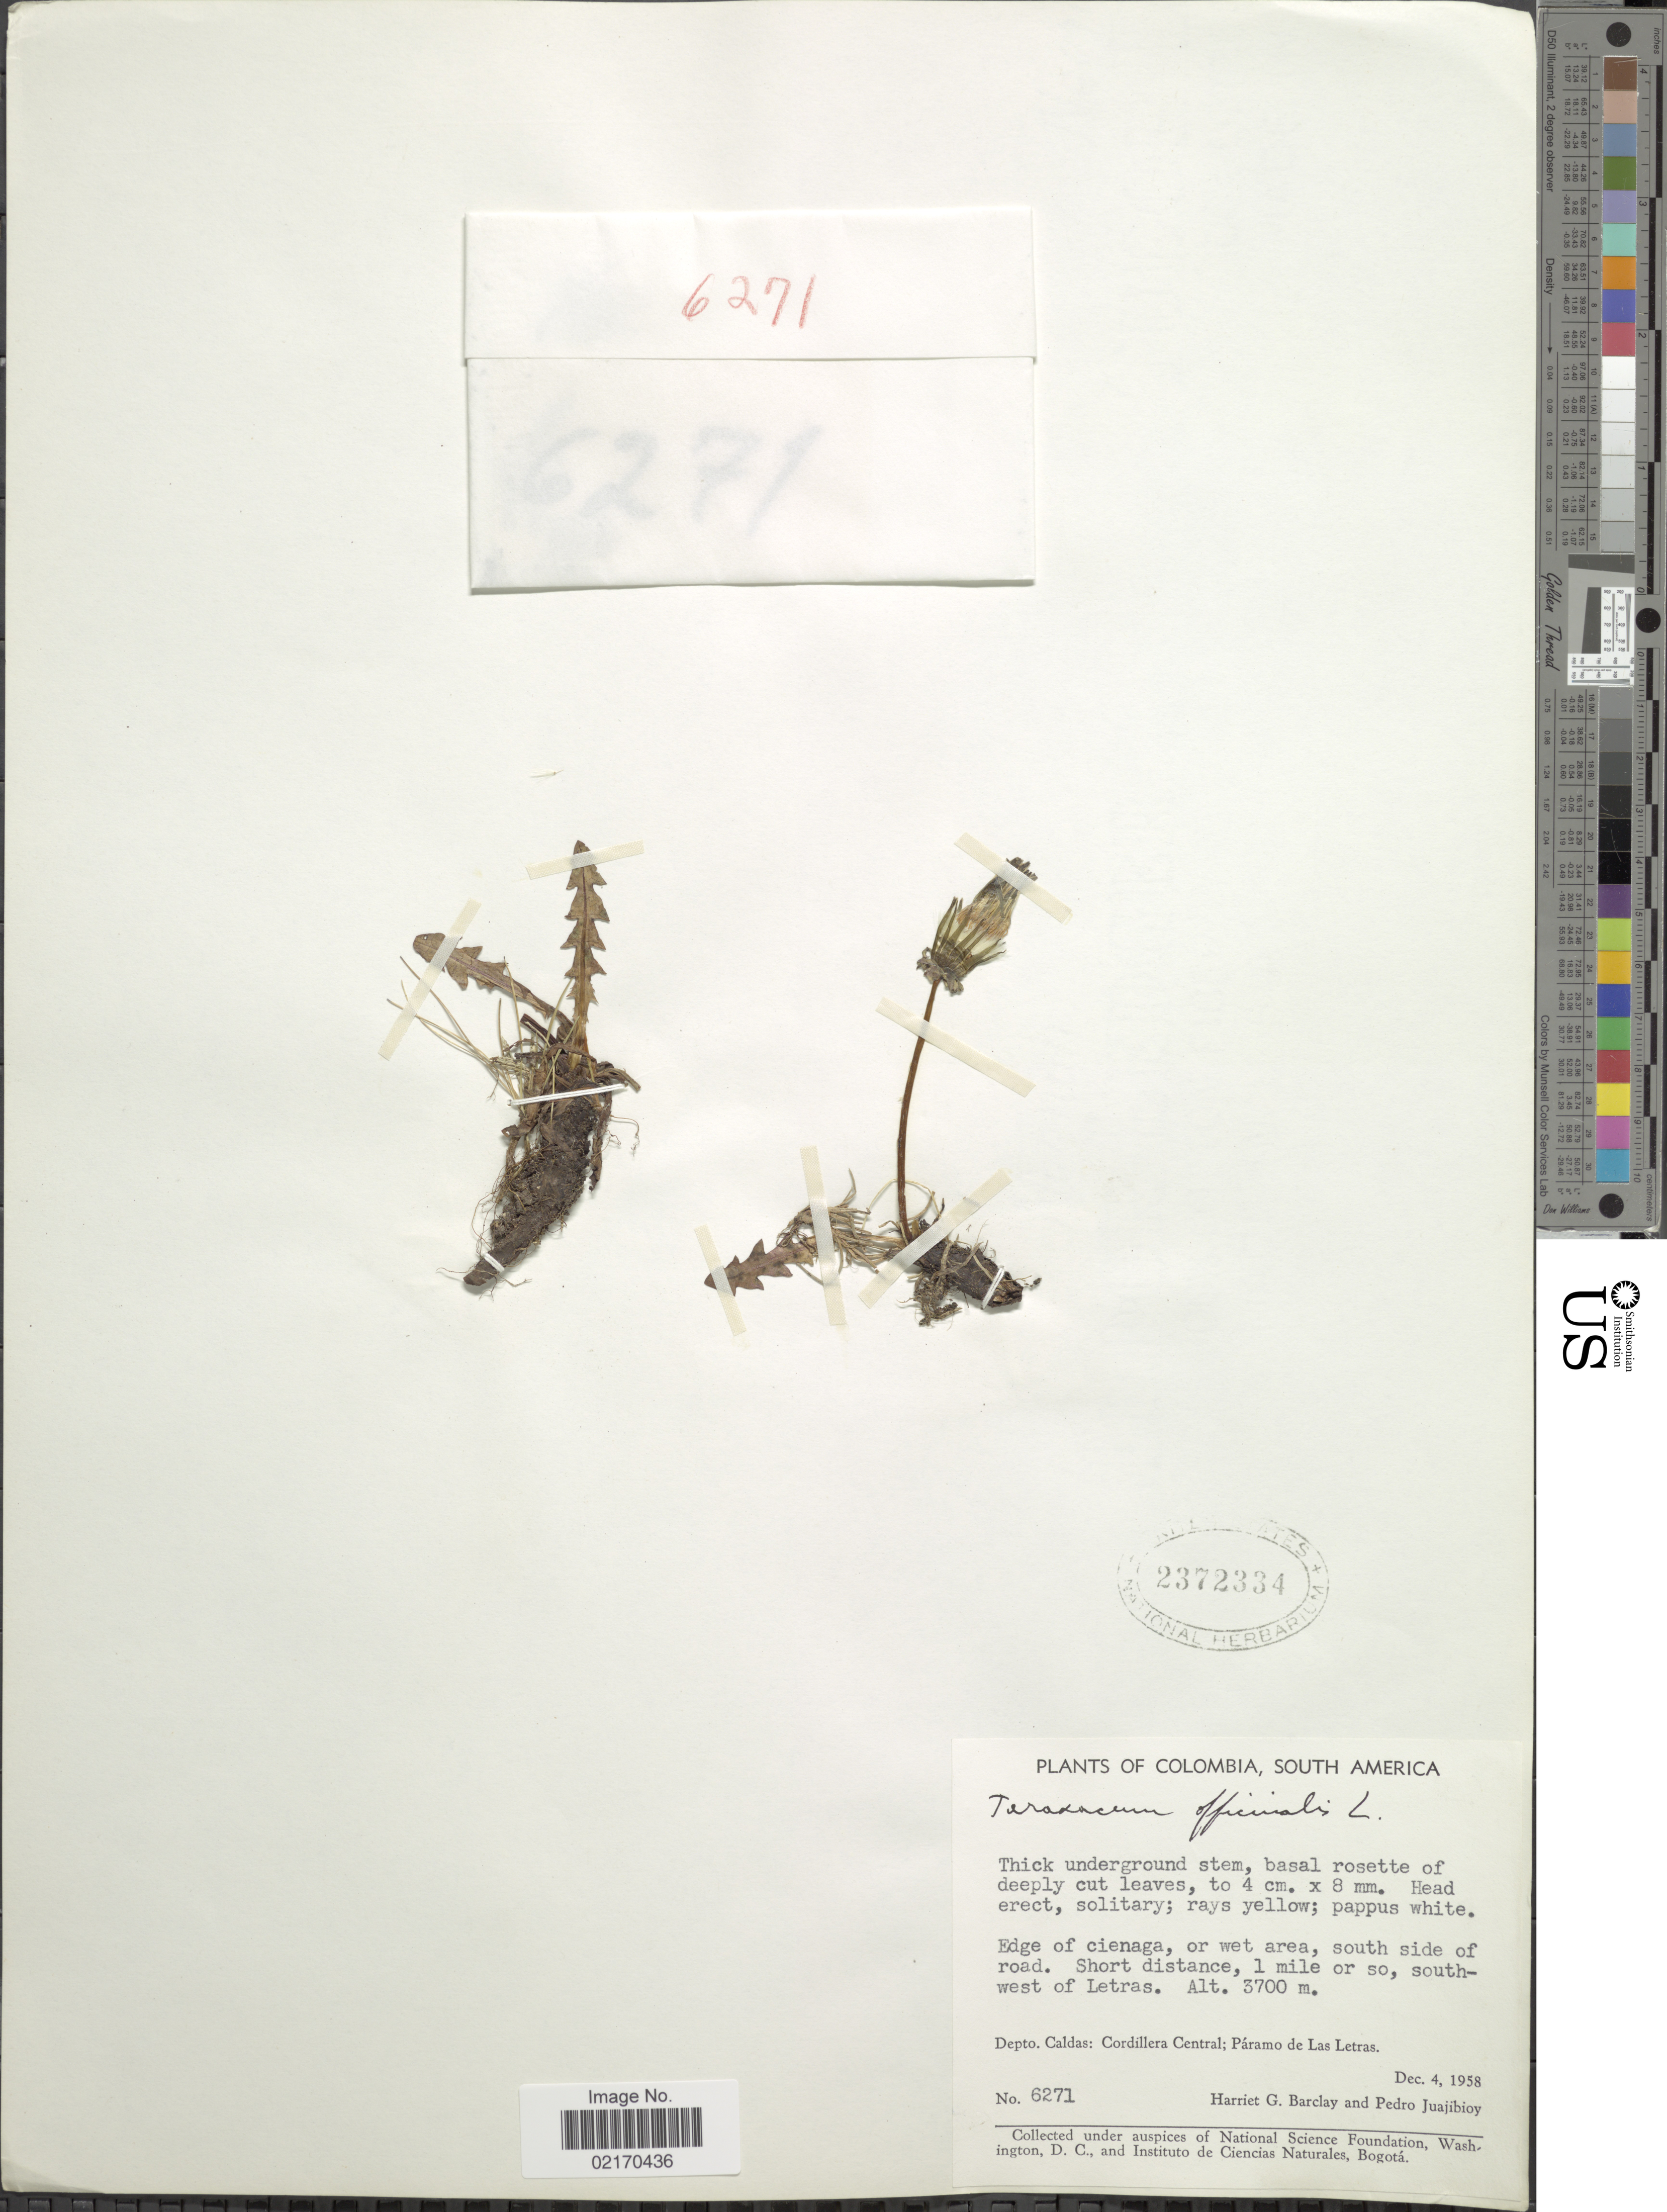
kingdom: Plantae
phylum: Tracheophyta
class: Magnoliopsida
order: Asterales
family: Asteraceae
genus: Taraxacum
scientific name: Taraxacum officinale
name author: G.H. Weber ex F.H. Wigg.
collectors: H. G. Barclay & P. Juajibioy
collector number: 6271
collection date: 1958-12-04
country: Colombia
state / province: Caldas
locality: Edge of cienaga, or wet area, south side of road, short distance, 1 mile or so, south-west of Letras.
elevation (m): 3700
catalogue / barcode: US 2372334